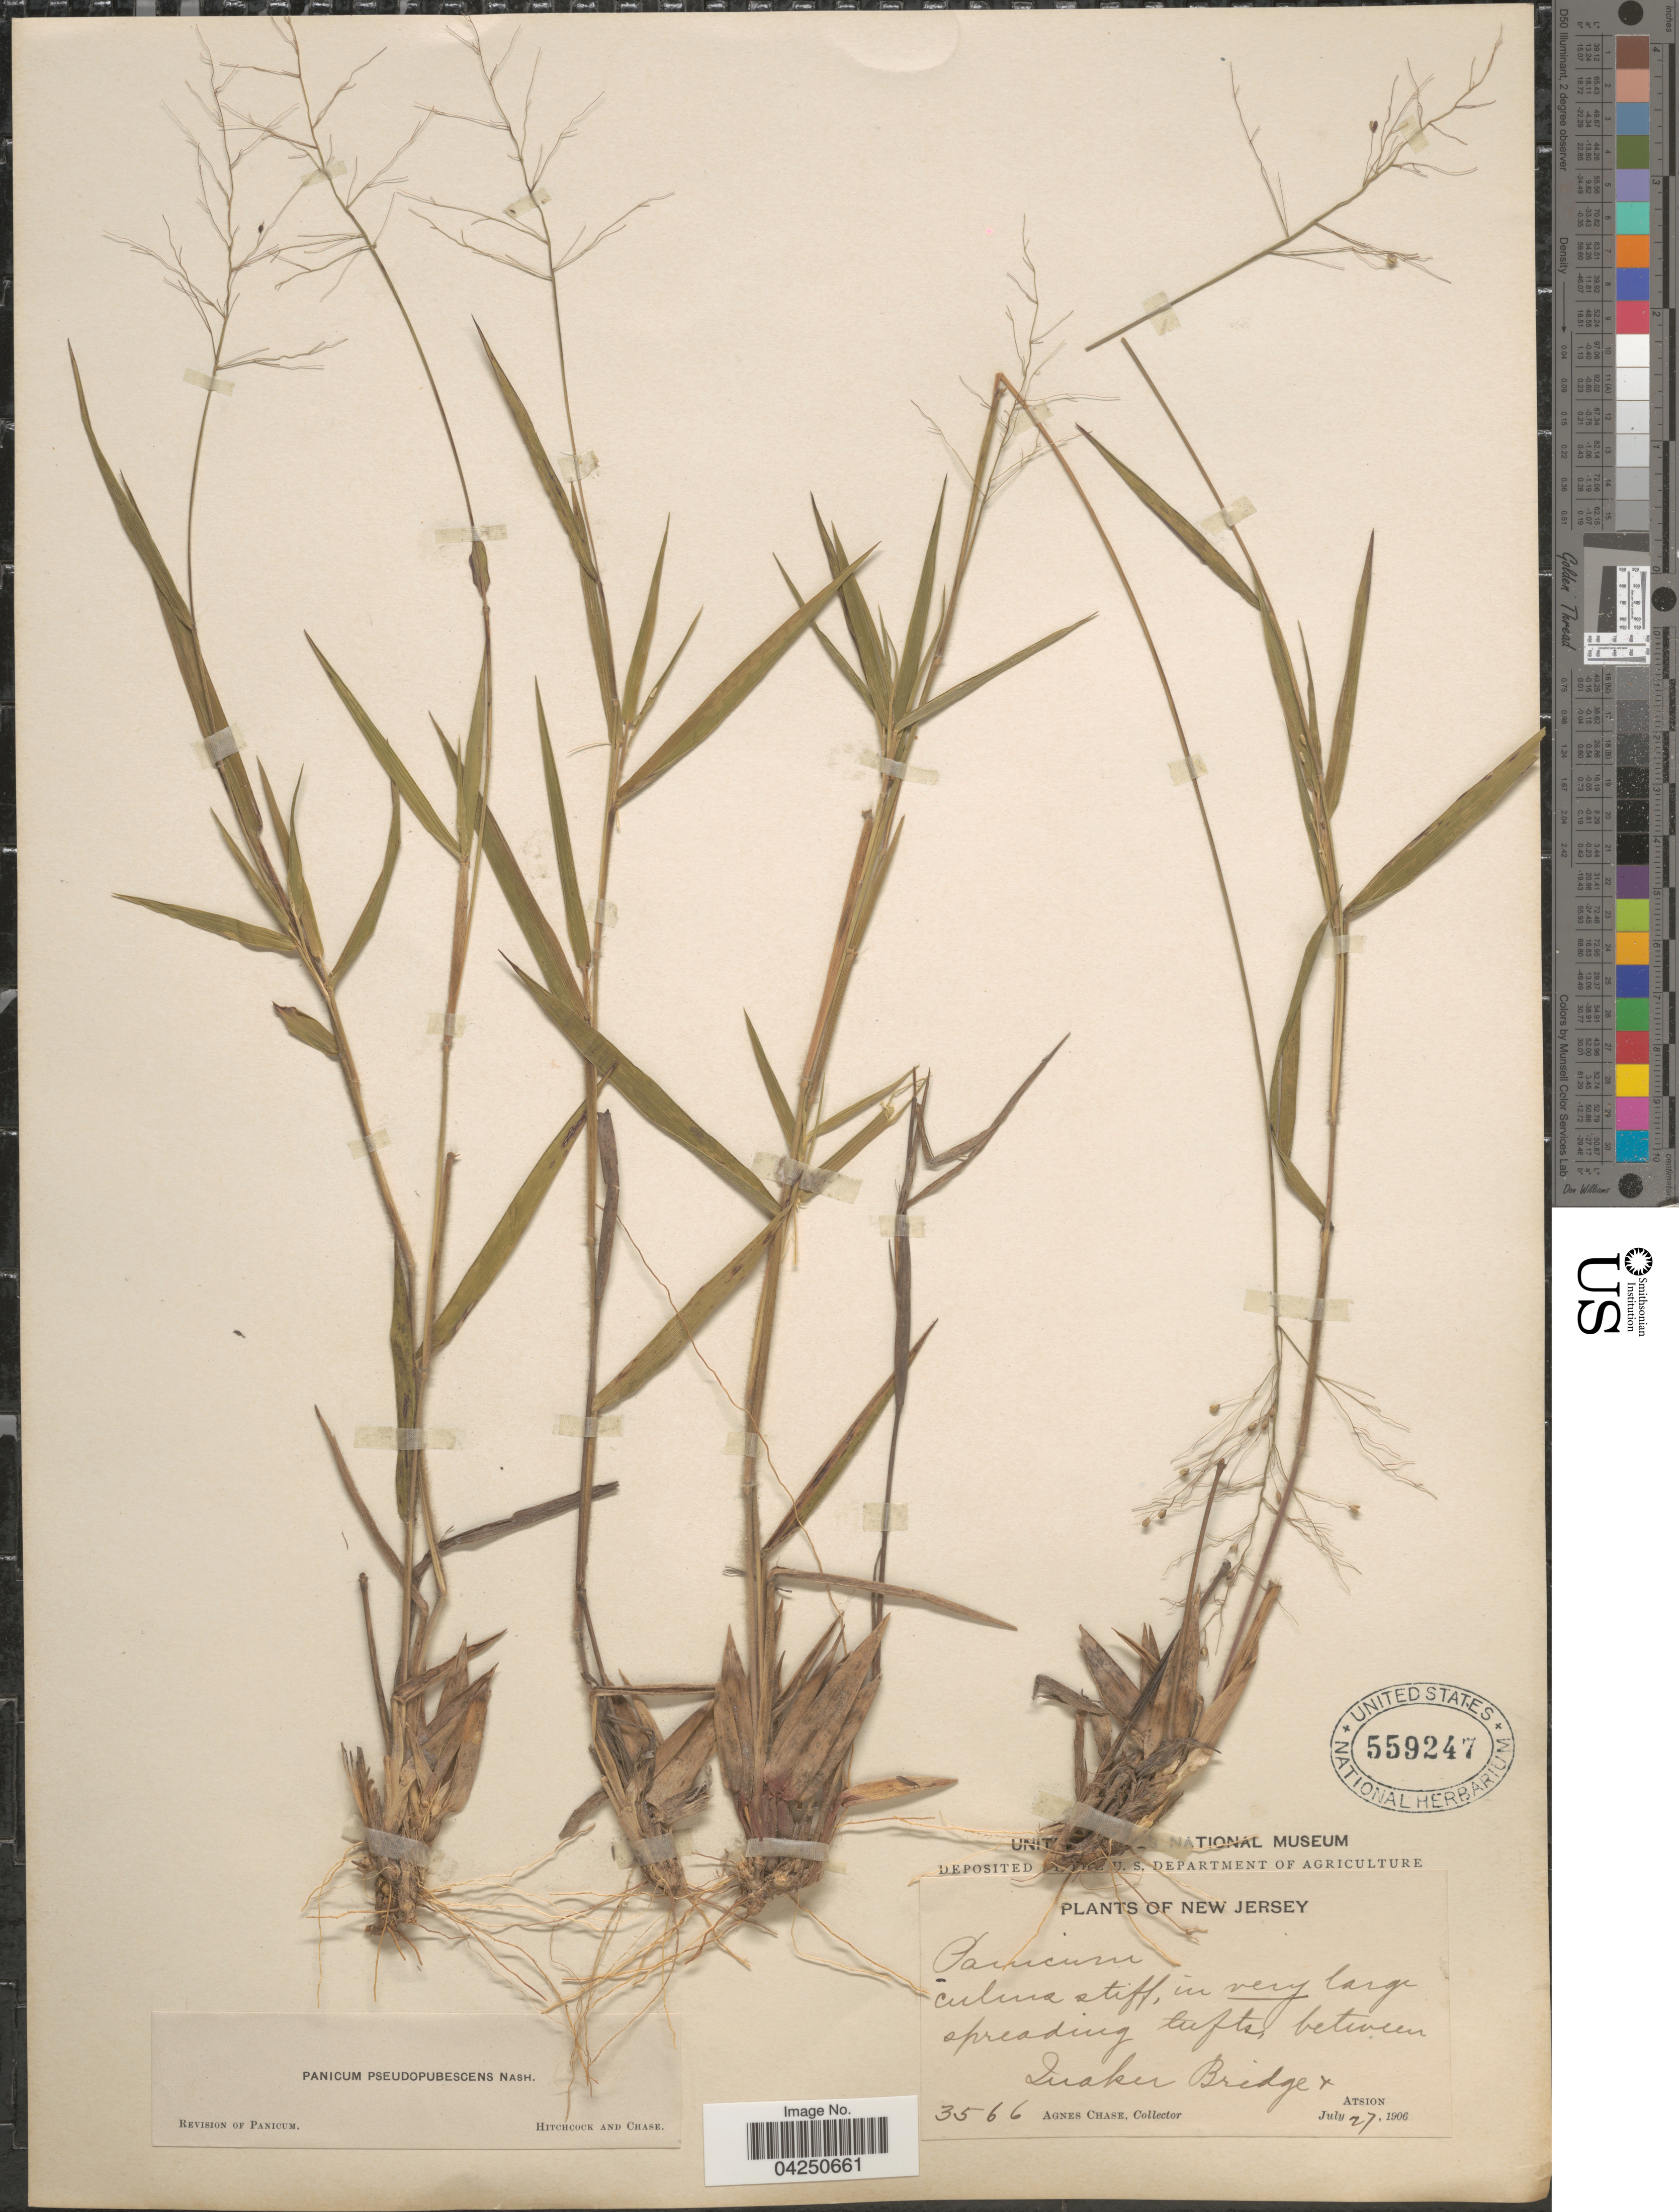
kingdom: Plantae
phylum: Tracheophyta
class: Liliopsida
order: Poales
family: Poaceae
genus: Dichanthelium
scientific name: Dichanthelium acuminatum var. acuminatum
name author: (Sw.) Gould & C.A. Clark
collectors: A. Chase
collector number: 3566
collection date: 1906-07-27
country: United States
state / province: New Jersey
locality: Between Quaker Bridge & Atsion.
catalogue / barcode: US 559247